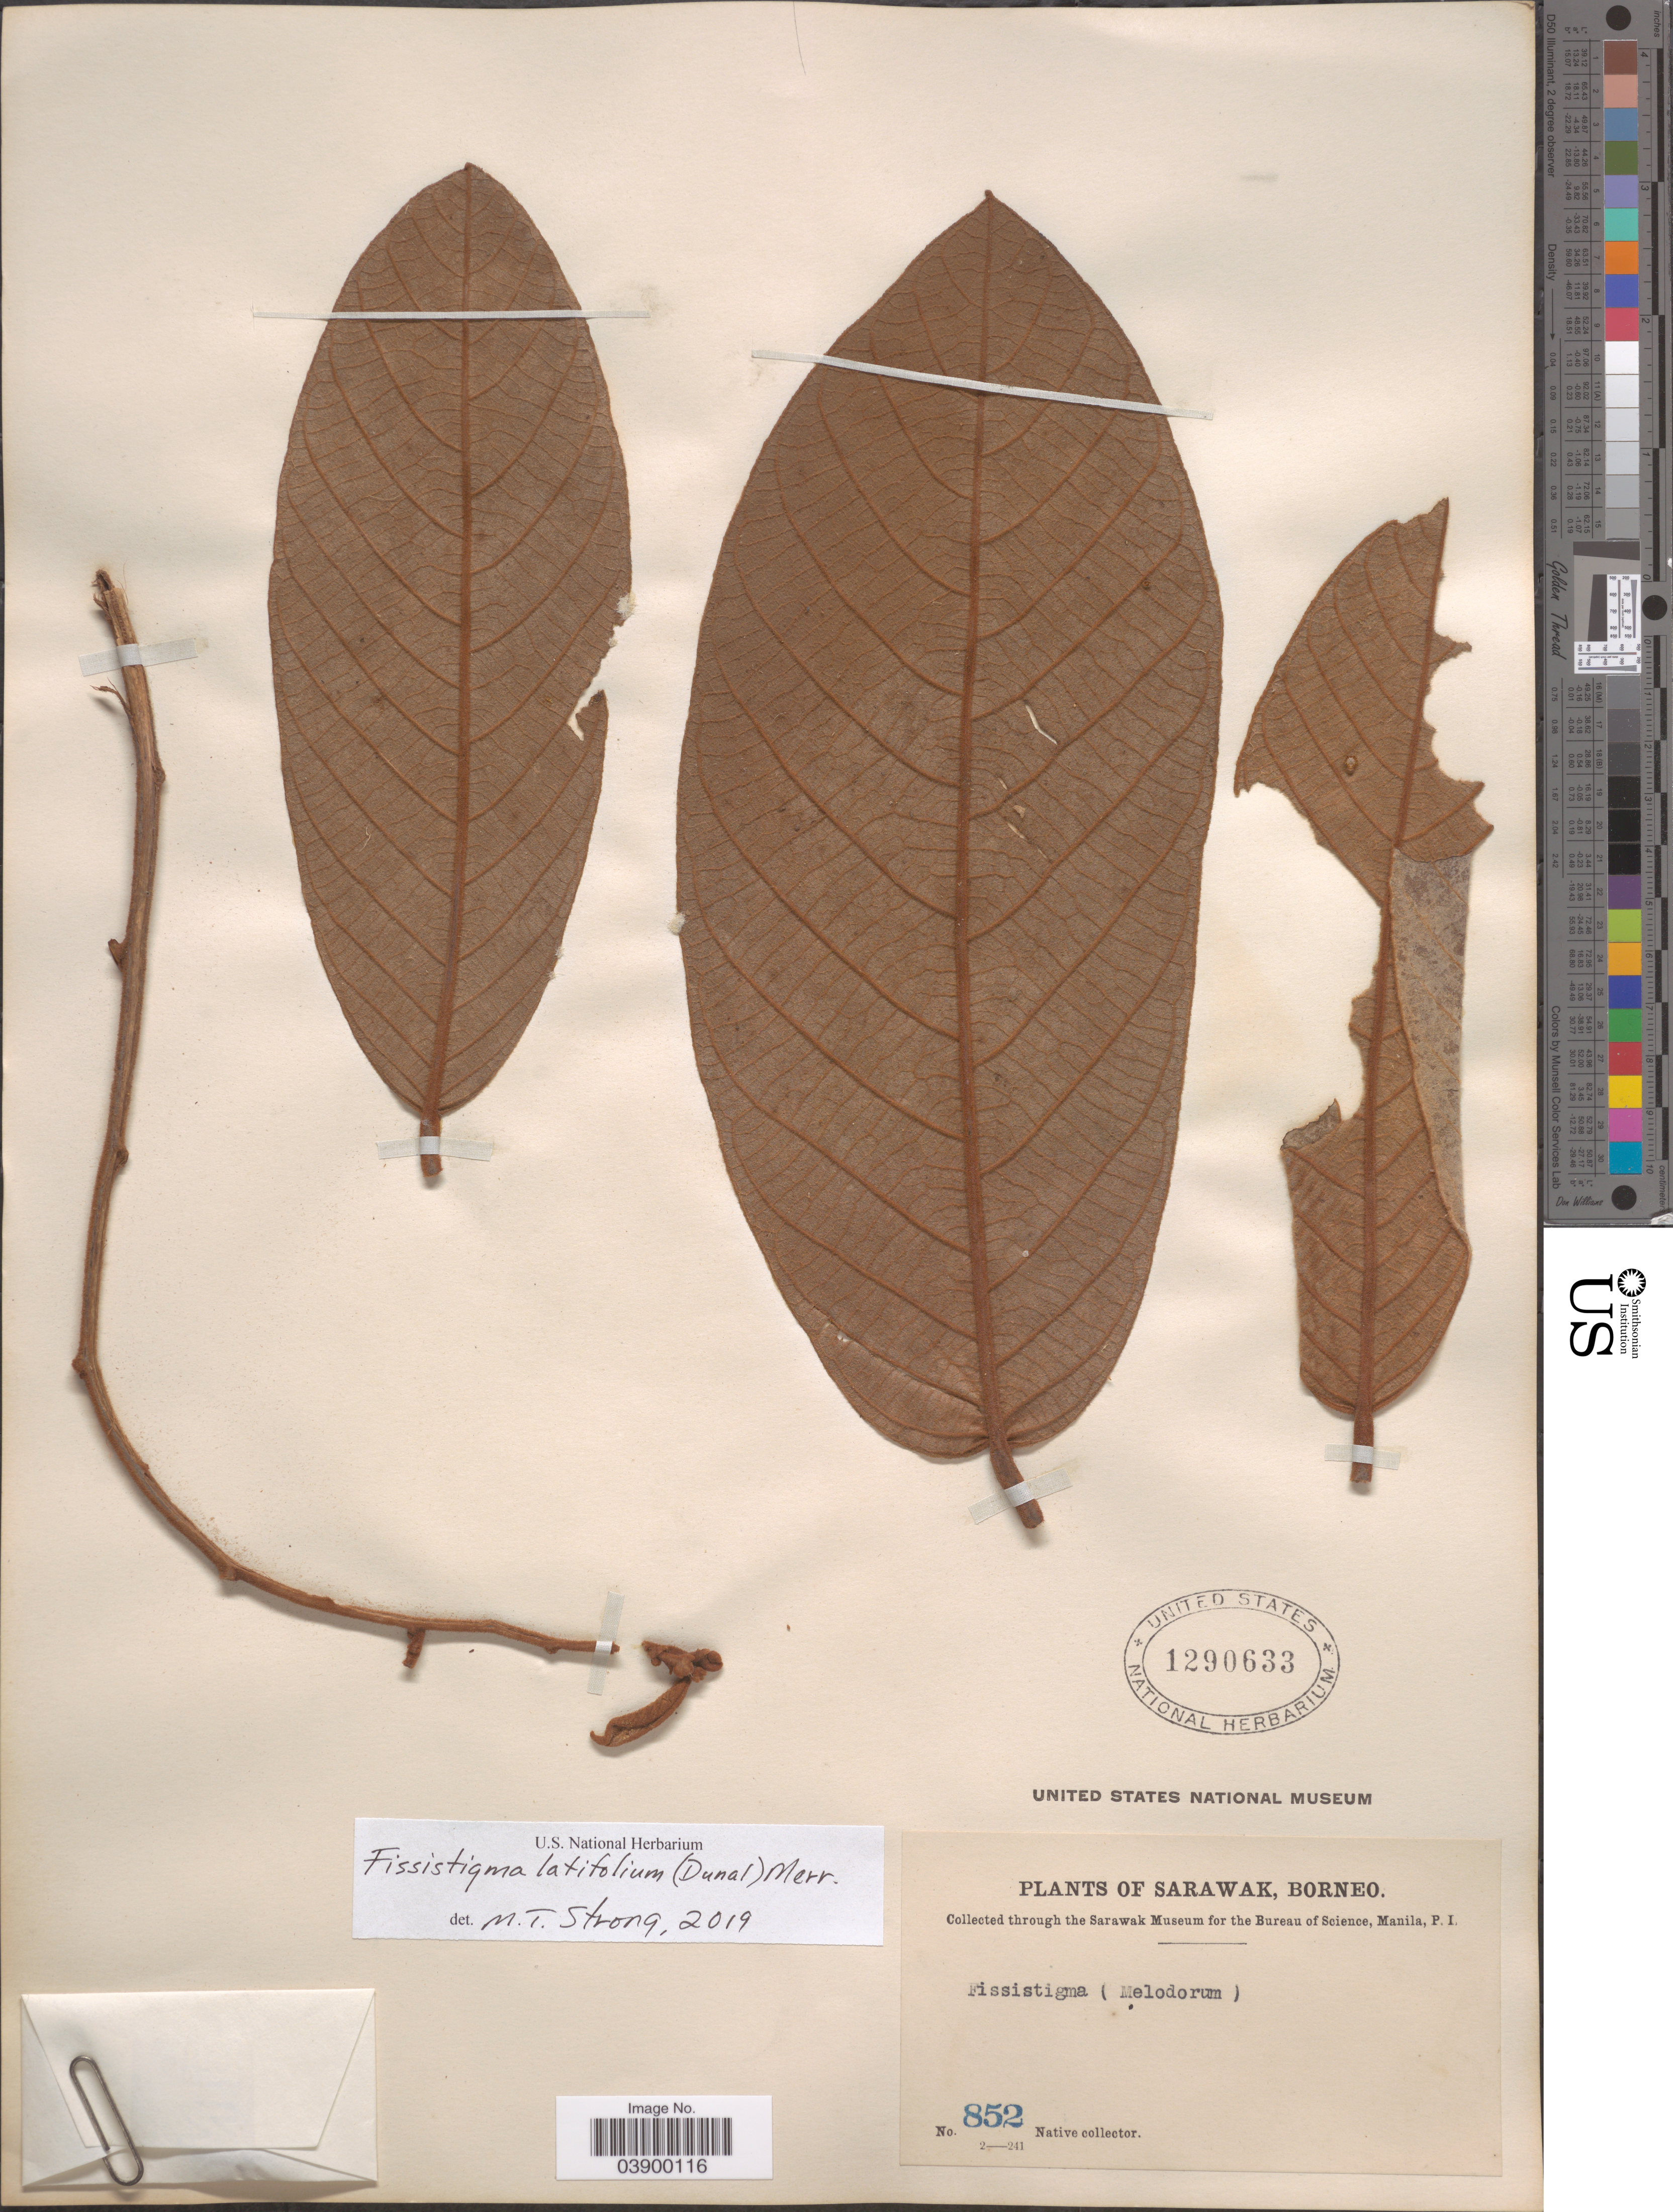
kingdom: Plantae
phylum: Tracheophyta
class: Magnoliopsida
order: Magnoliales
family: Annonaceae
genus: Fissistigma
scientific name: Fissistigma latifolium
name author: (Dunal) Merr.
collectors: Native collector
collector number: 852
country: Malaysia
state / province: Sarawak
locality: Borneo.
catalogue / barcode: US 1290633